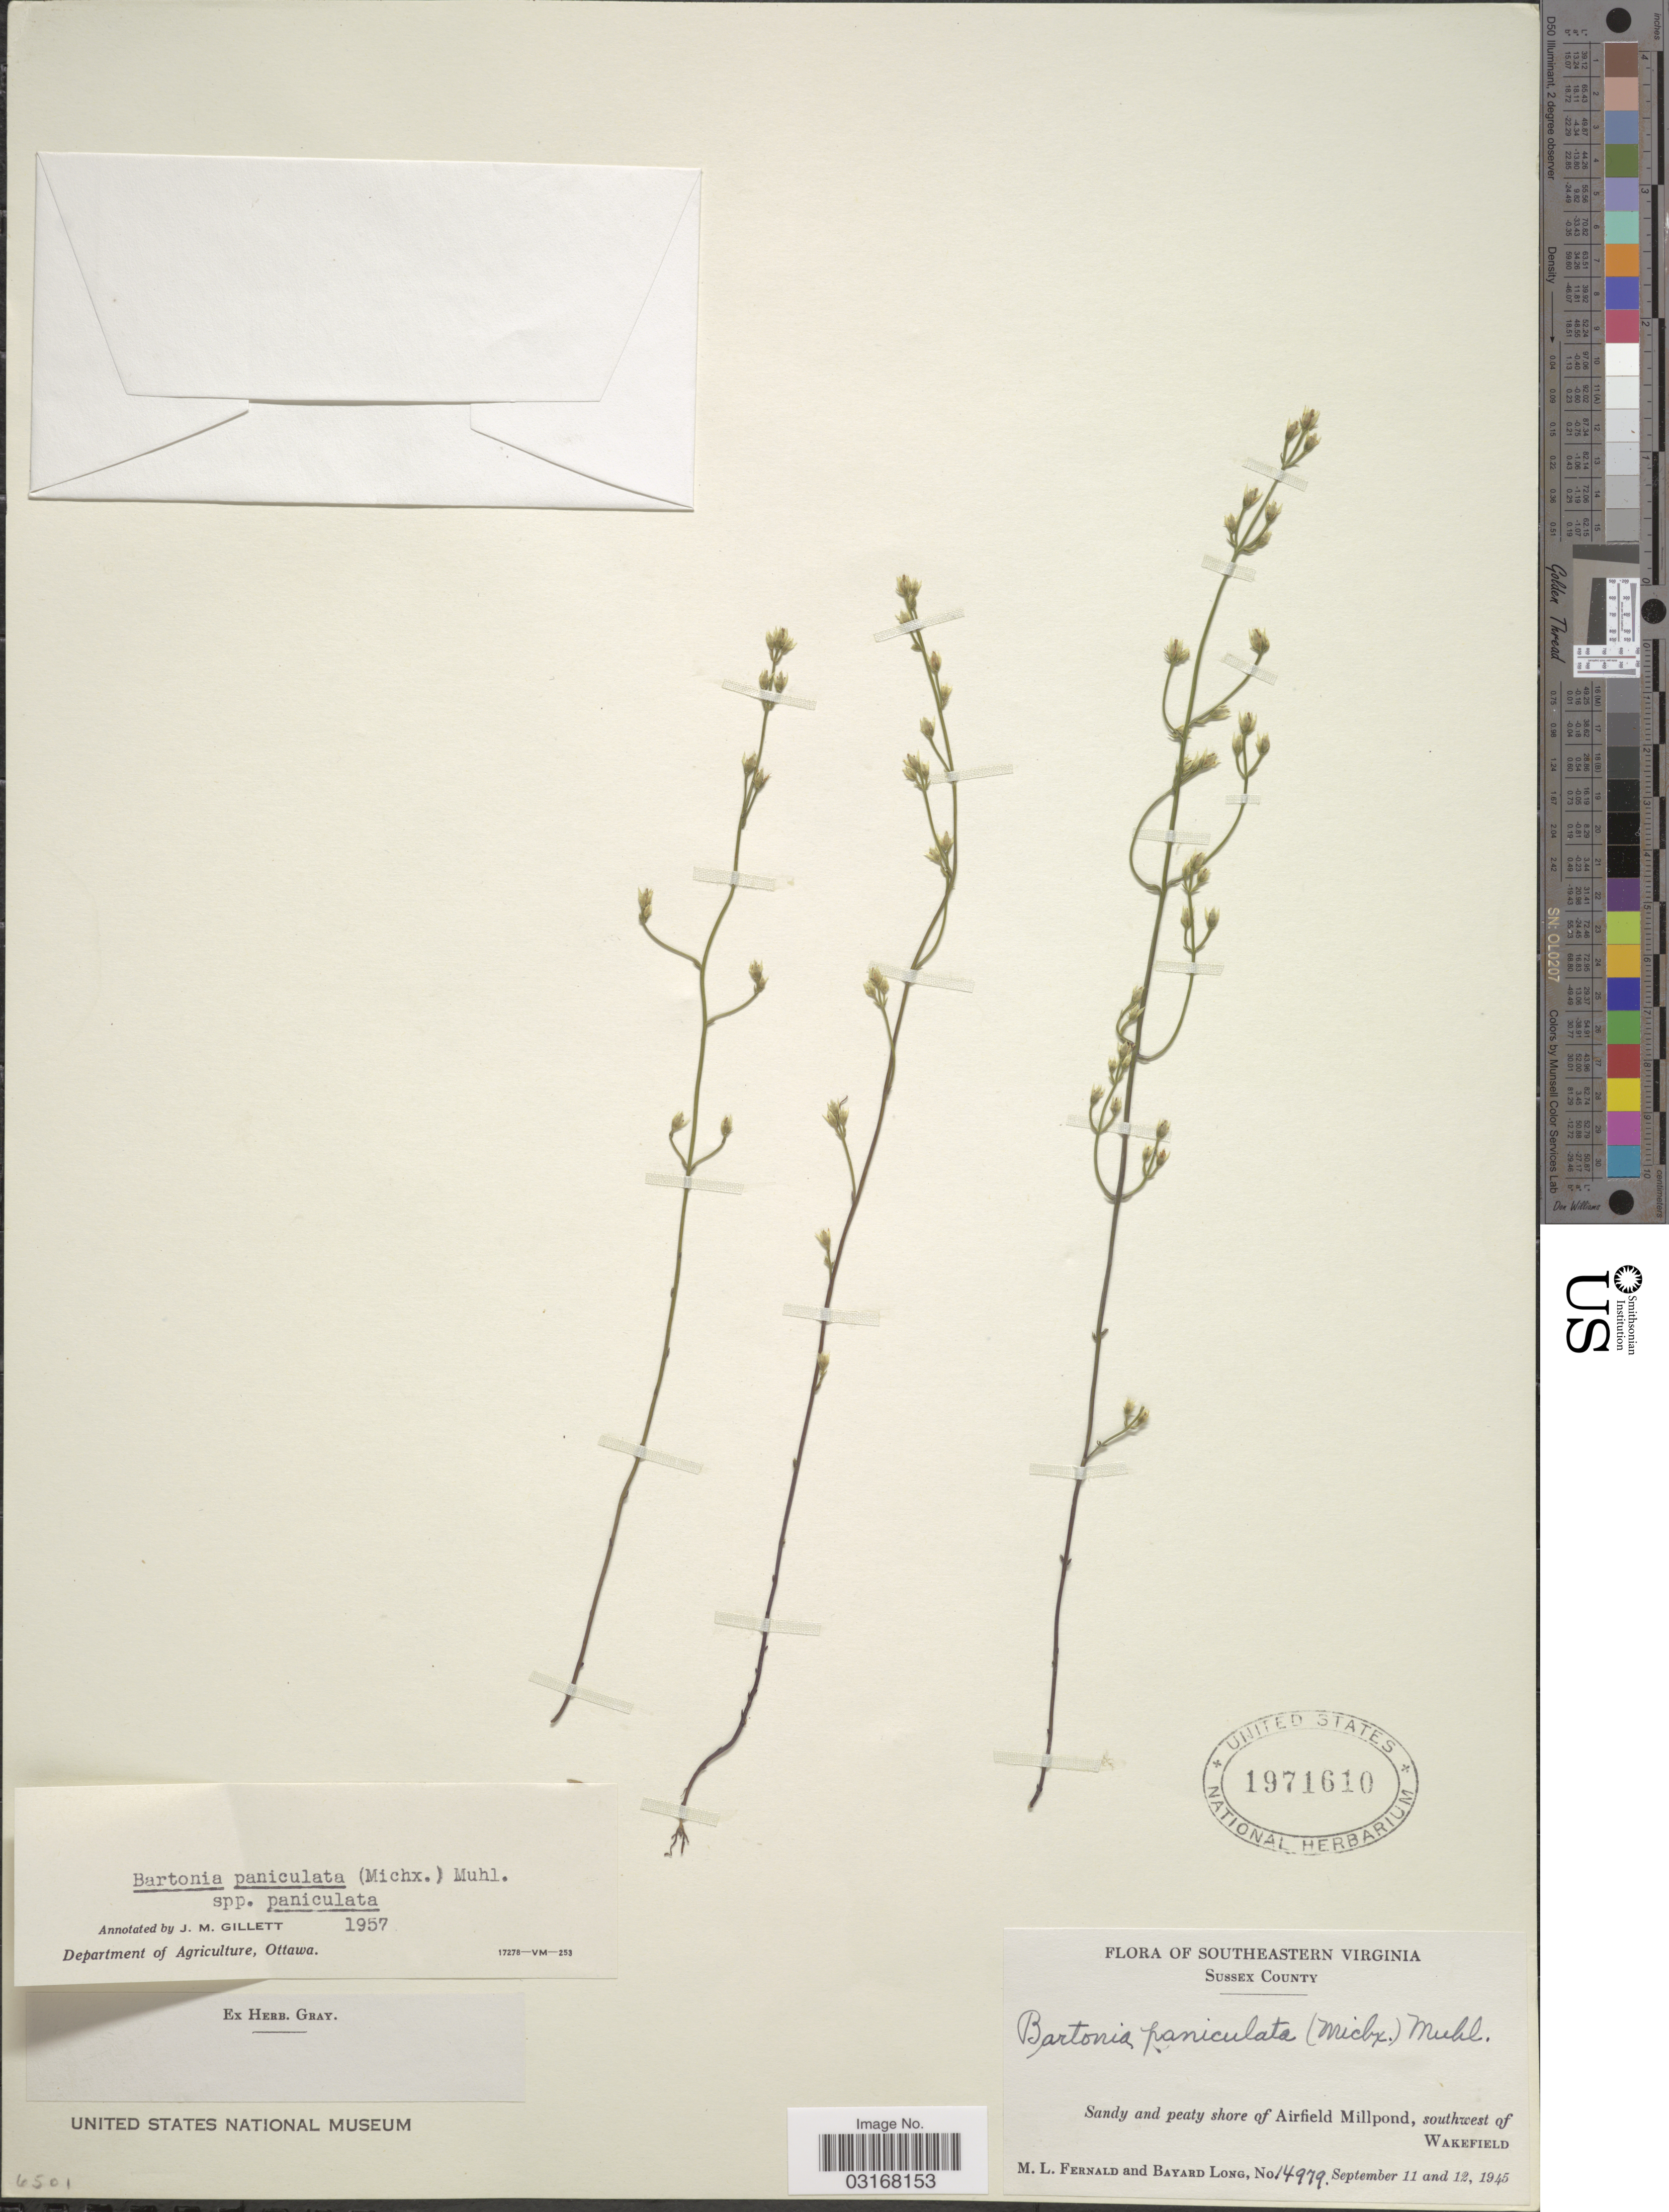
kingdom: Plantae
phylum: Tracheophyta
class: Magnoliopsida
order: Gentianales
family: Gentianaceae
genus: Bartonia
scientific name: Bartonia paniculata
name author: (Michx.) Muhl.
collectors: M. L. Fernald & B. Long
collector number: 14979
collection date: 1945-09-11/1945-09-12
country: United States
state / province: Virginia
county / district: Sussex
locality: Southeastern Virginia. Sussex County. Shore of Airfield Millpond, southwest of Wakefield.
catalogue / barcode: US 1971610